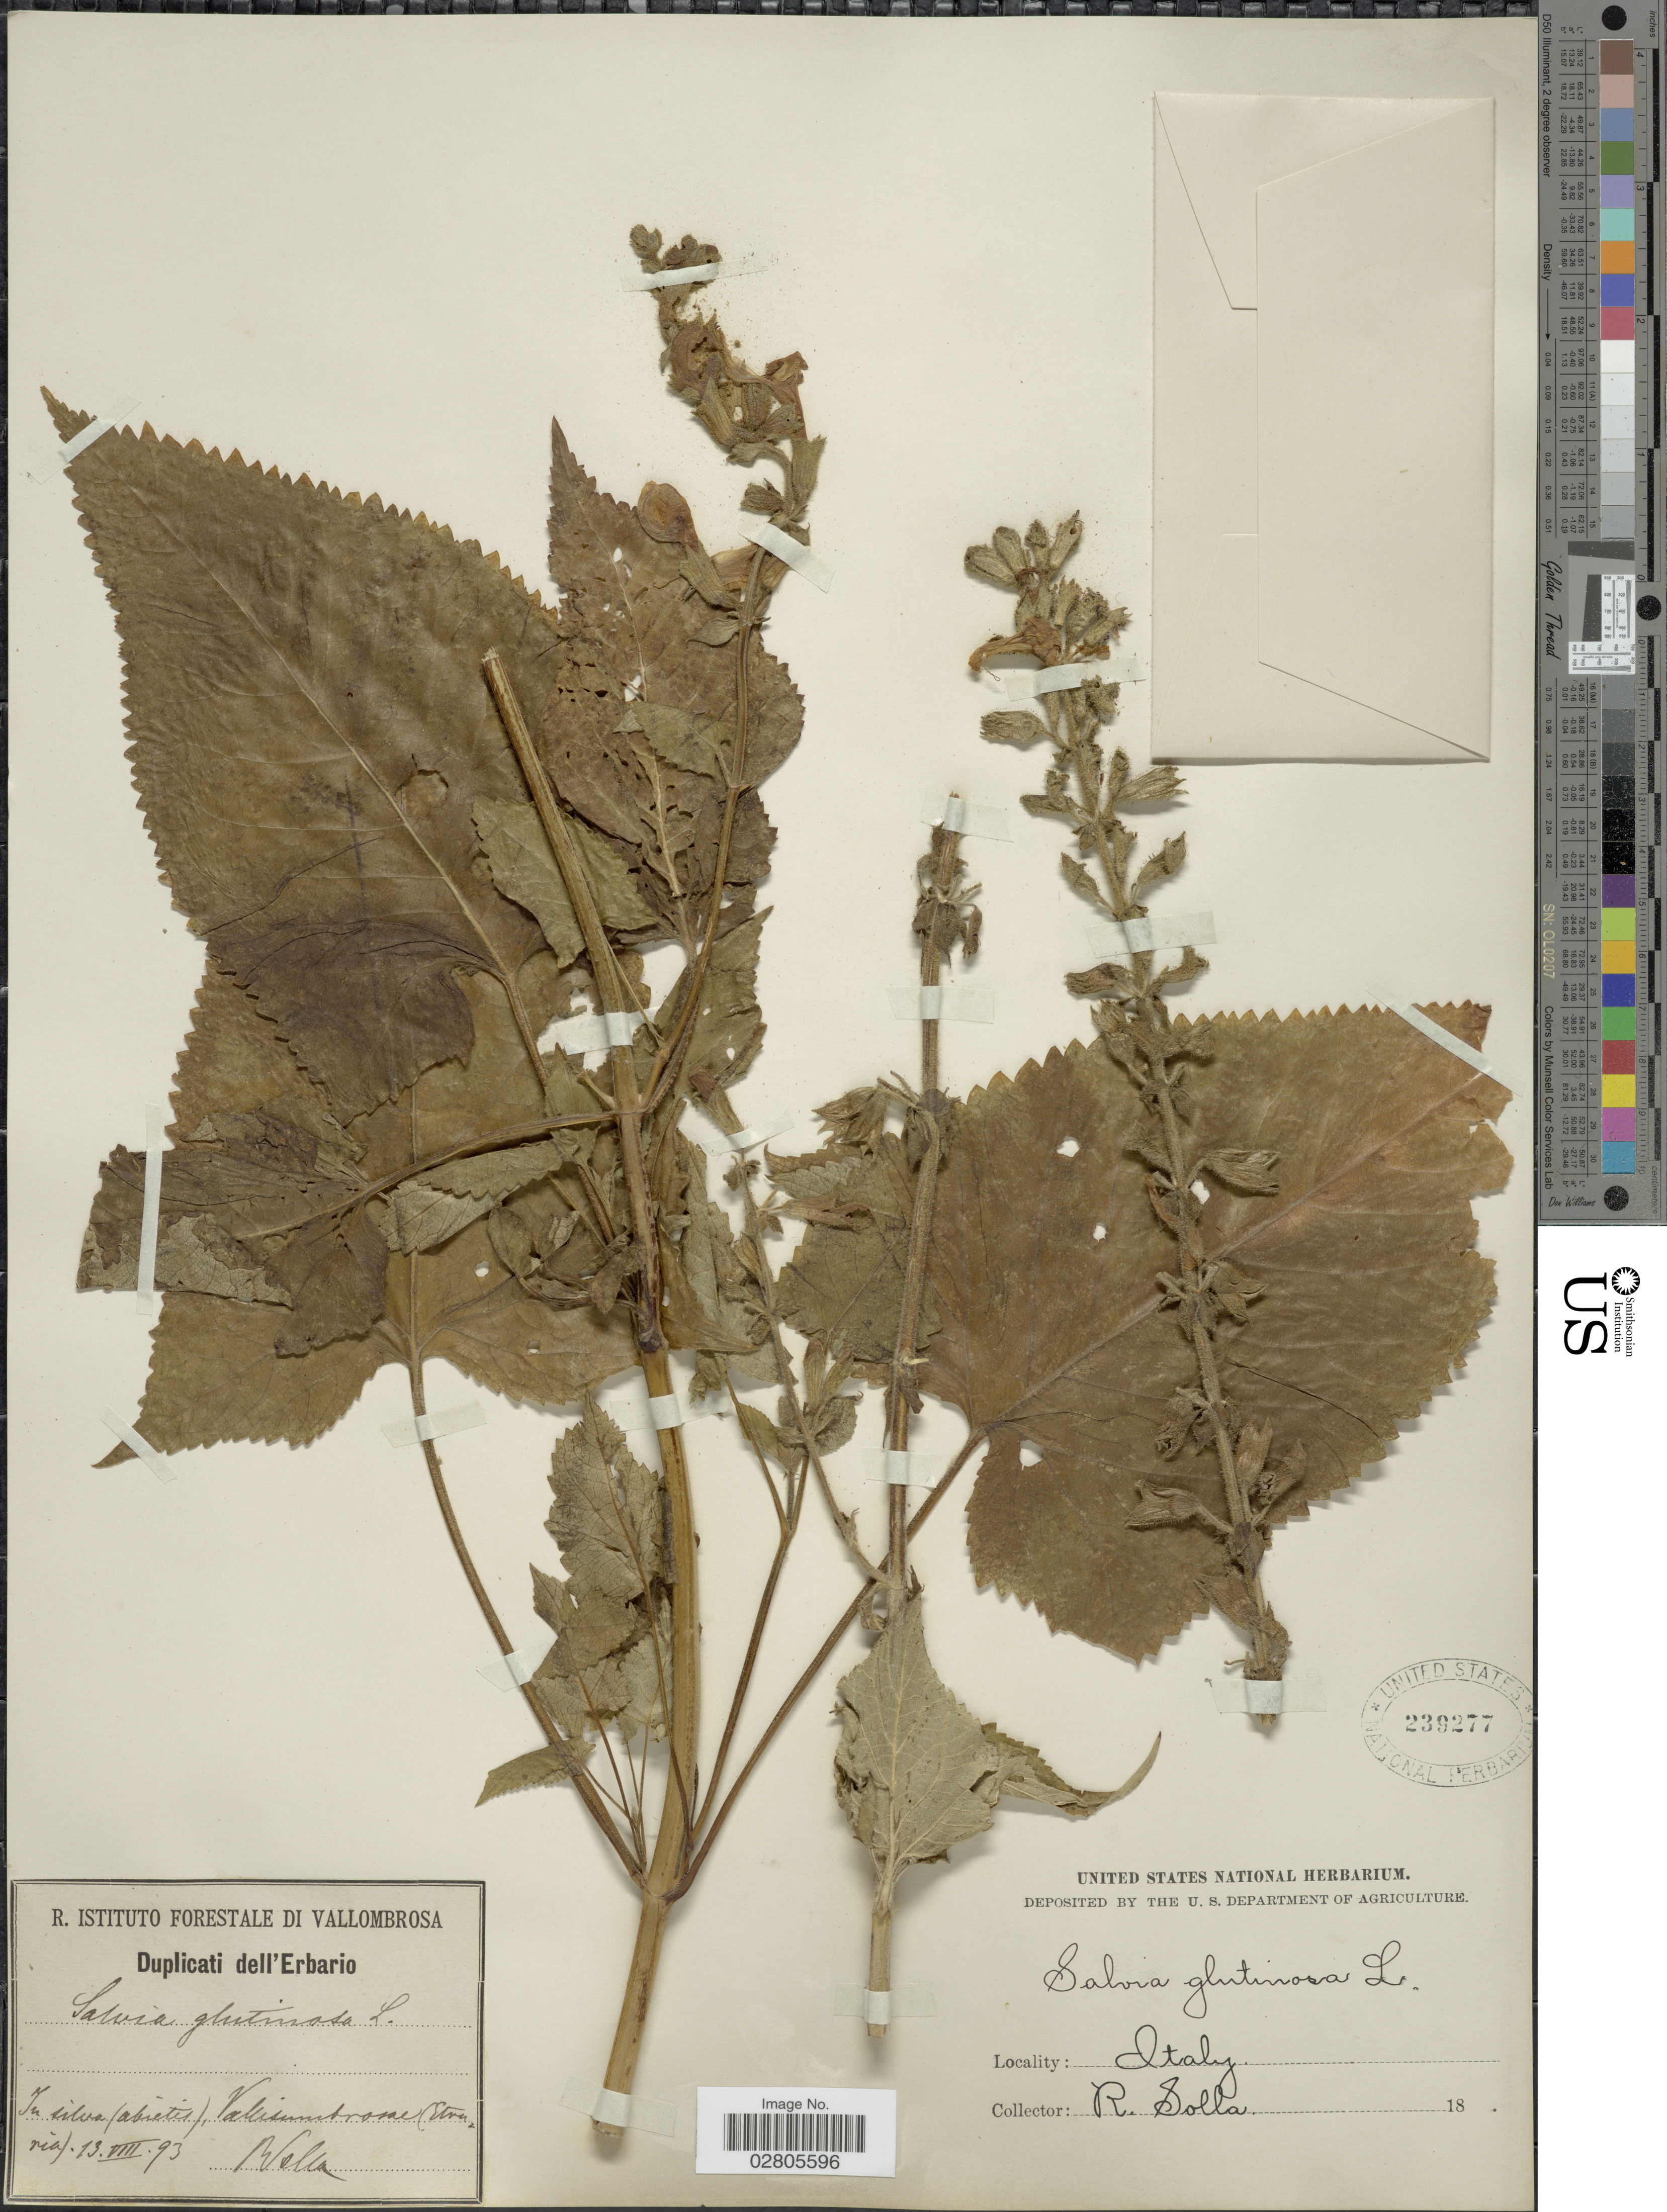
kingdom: Plantae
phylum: Tracheophyta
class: Magnoliopsida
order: Lamiales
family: Lamiaceae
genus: Salvia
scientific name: Salvia glutinosa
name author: L.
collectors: R. Solla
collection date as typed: Transcribed d/m/y: 13/8/93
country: Italy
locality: In silva (abictis), Vallisumbrosa (Etruria).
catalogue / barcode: US 239277